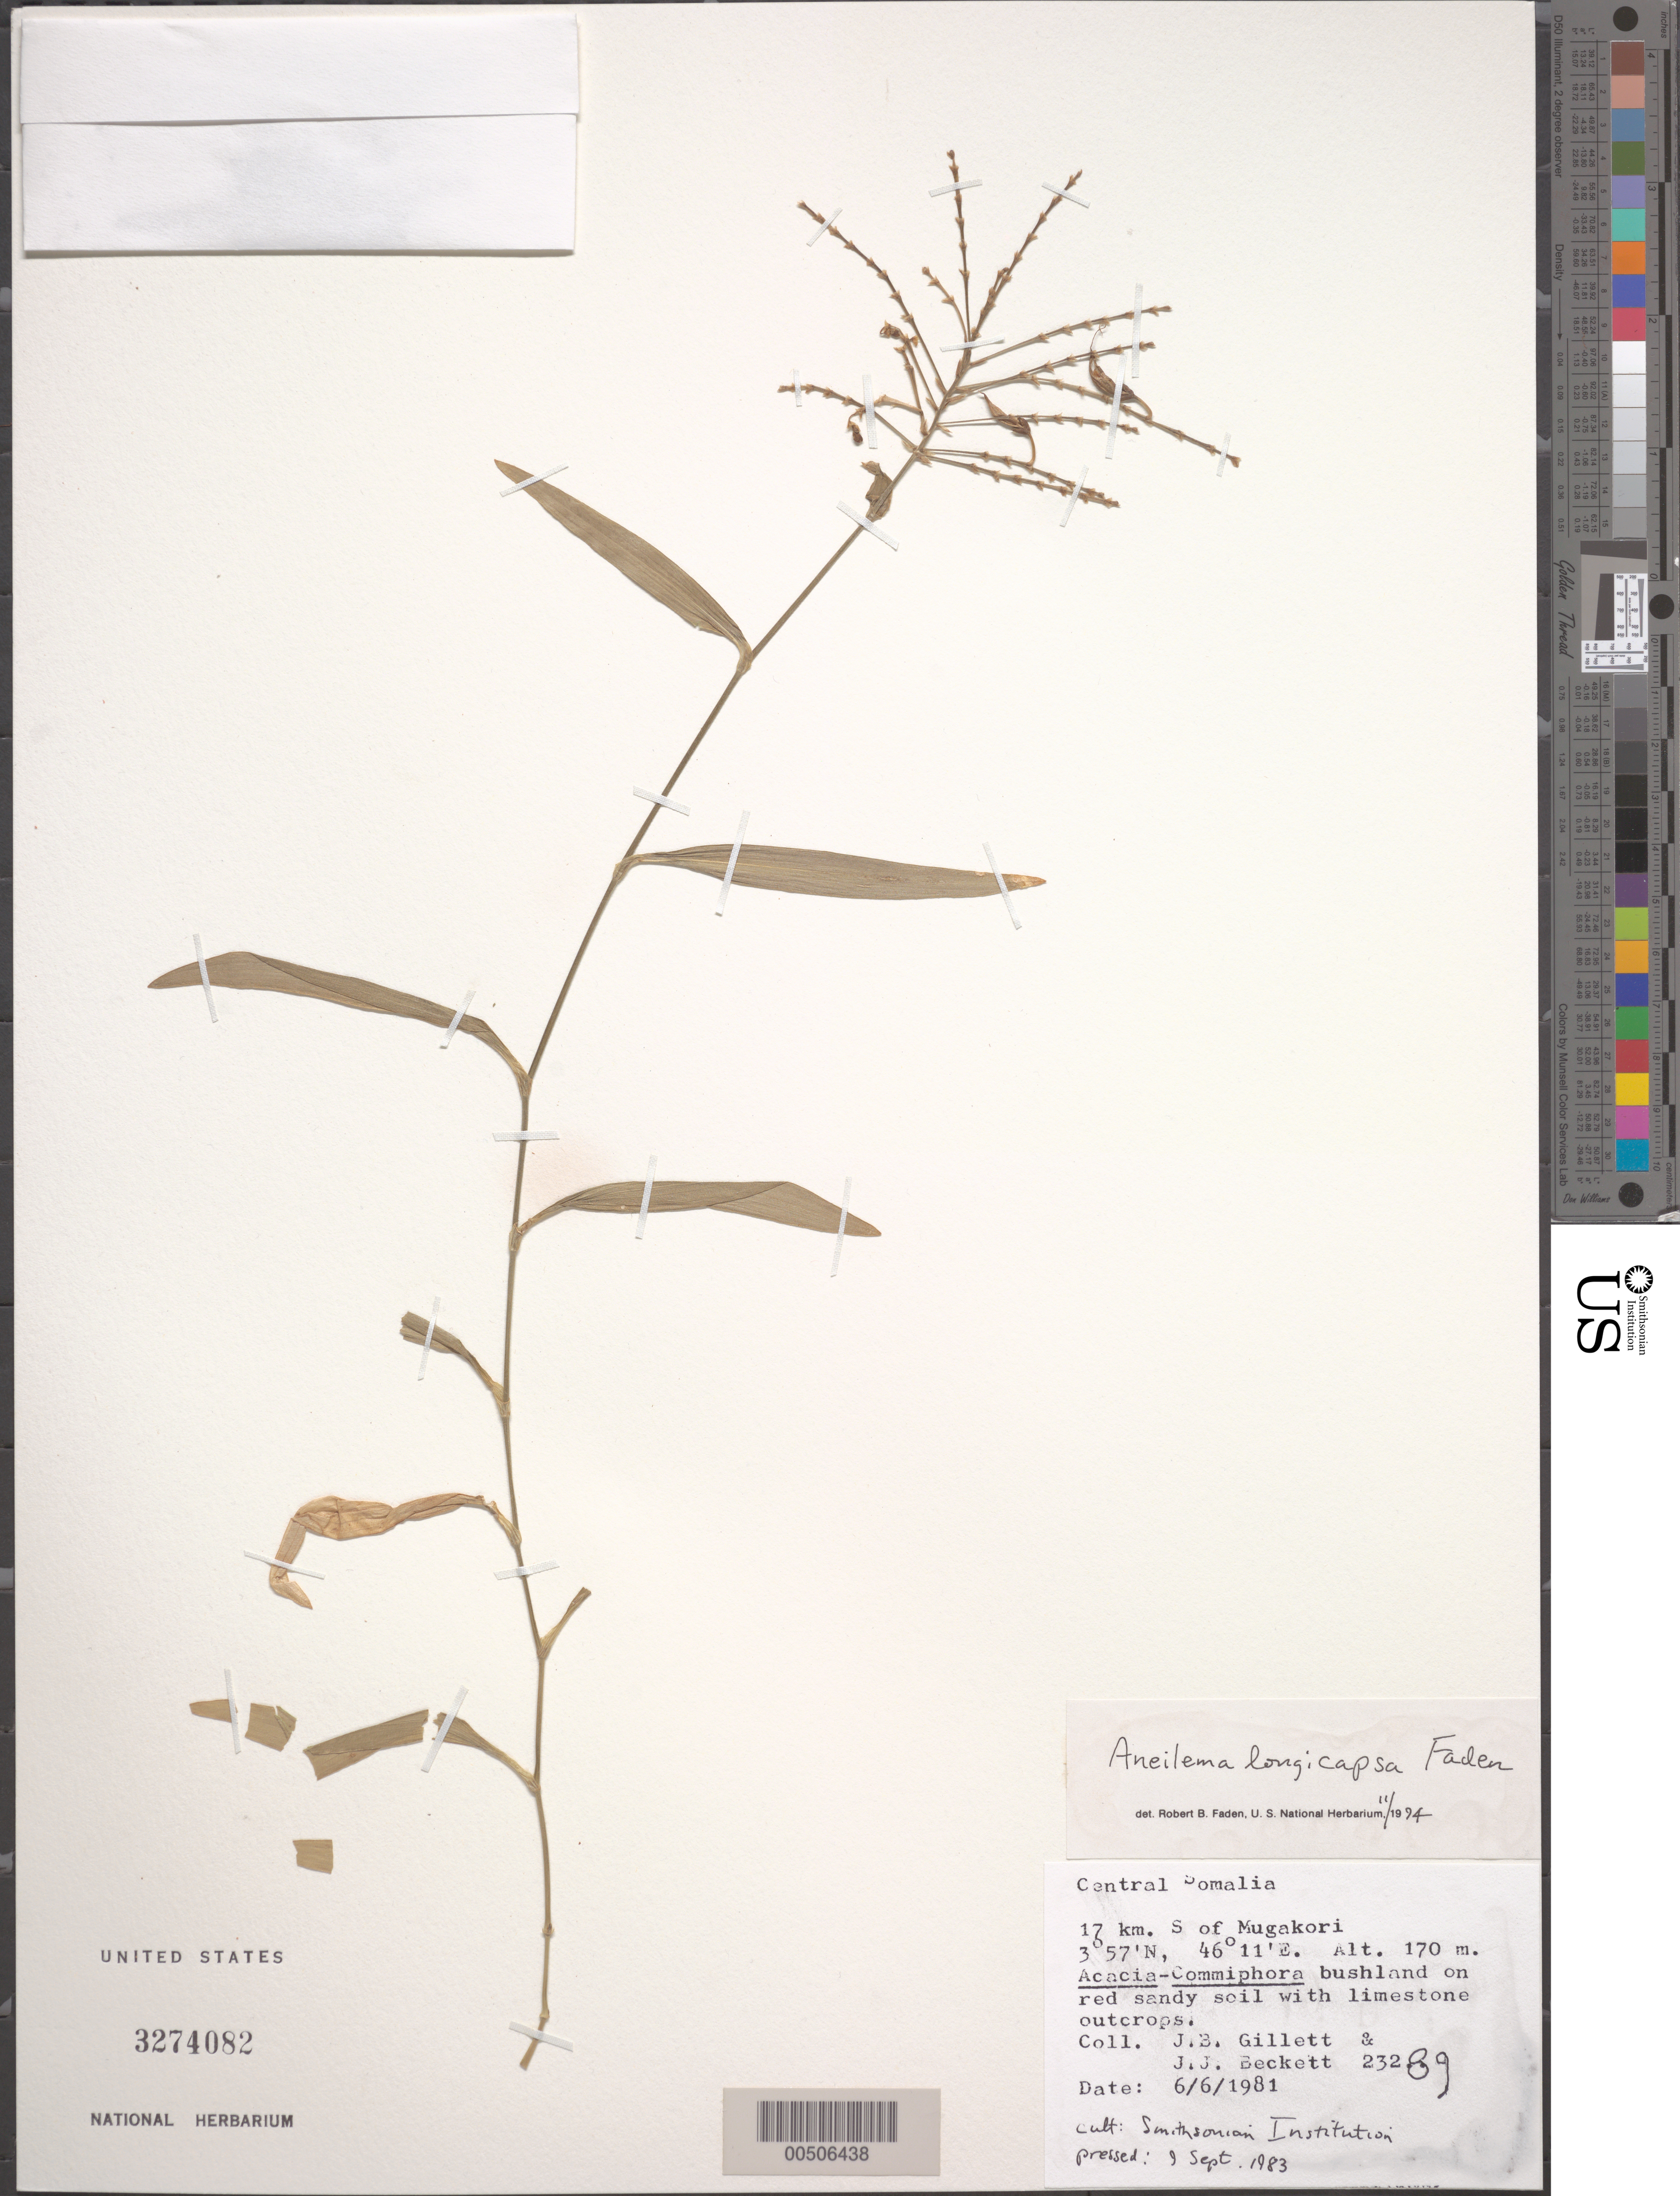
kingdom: Plantae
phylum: Tracheophyta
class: Liliopsida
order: Commelinales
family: Commelinaceae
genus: Aneilema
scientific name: Aneilema longicapsa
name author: Faden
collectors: J. B. Gillett & J. Beckett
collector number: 23289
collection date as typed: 06 Jun 1981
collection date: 1981-06-06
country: Somalia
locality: S of mugakori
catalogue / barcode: US 3274082